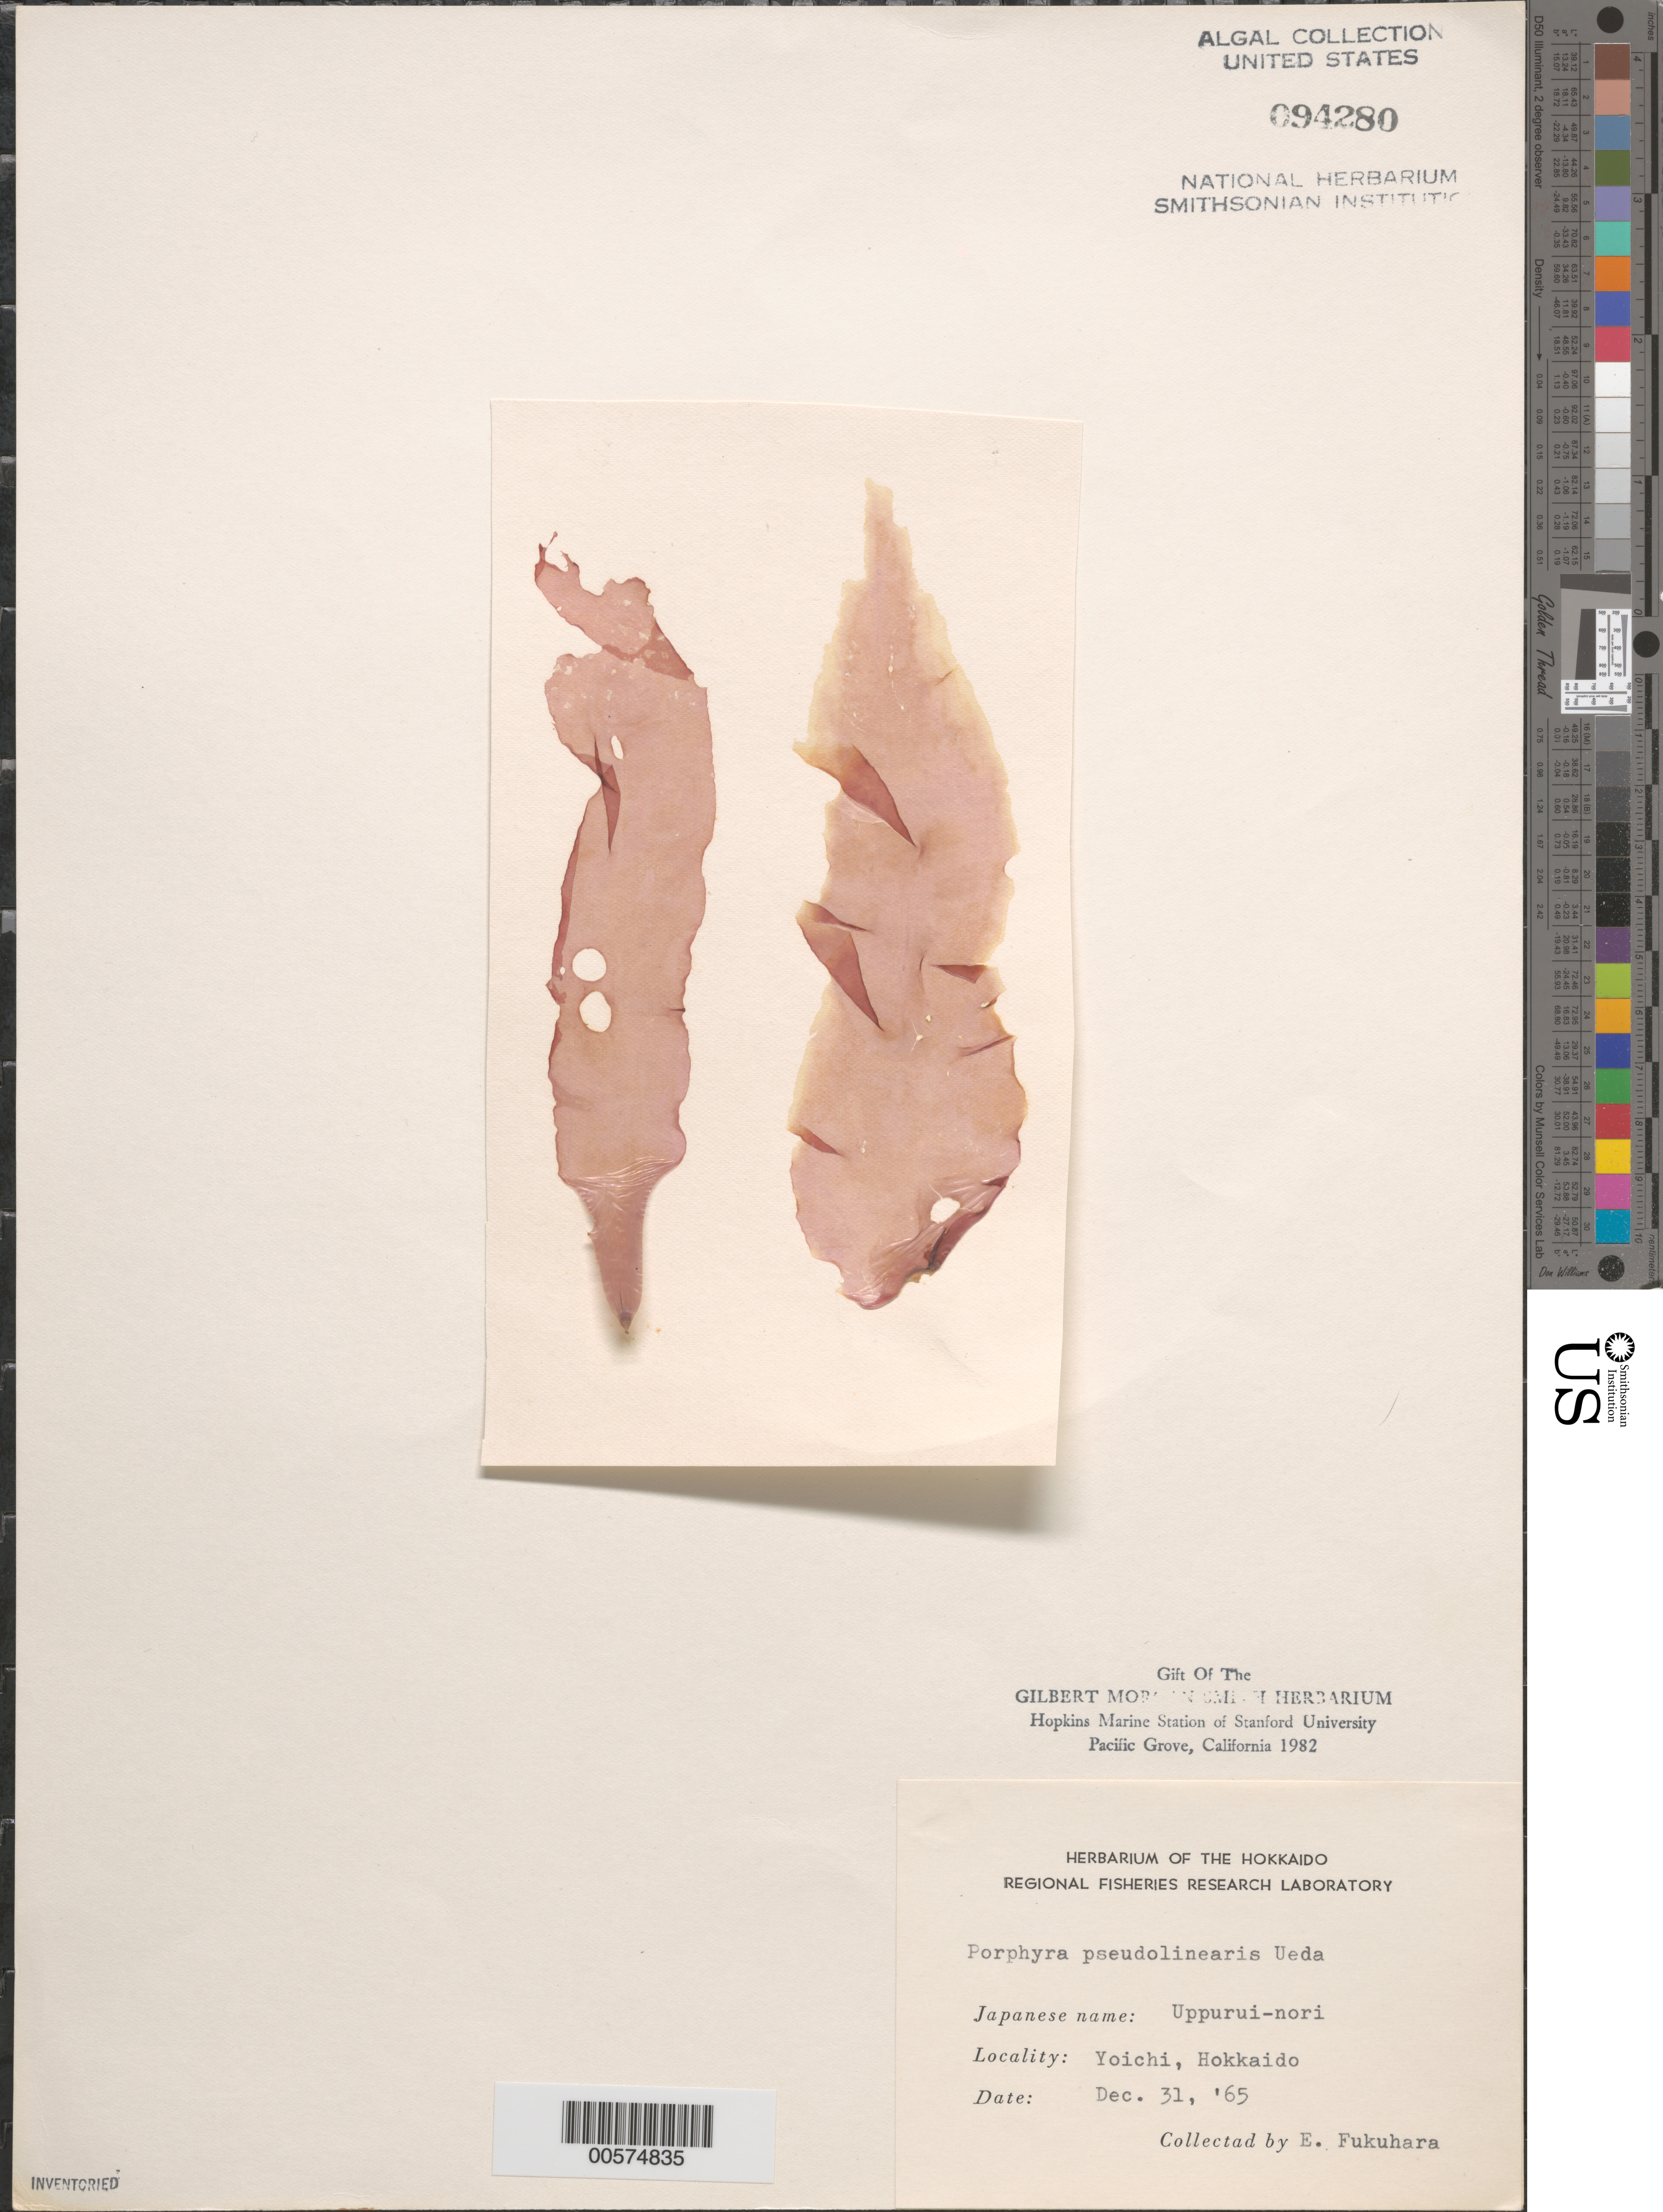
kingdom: Plantae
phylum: Rhodophyta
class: Bangiophyceae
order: Bangiales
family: Bangiaceae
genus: Porphyra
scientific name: Porphyra pseudolinearis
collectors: E. Fukuhara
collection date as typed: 31 Dec 1965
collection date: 1965-12-31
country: Japan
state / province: Hokkaido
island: Hokkaido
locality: Yoichi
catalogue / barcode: US 94280